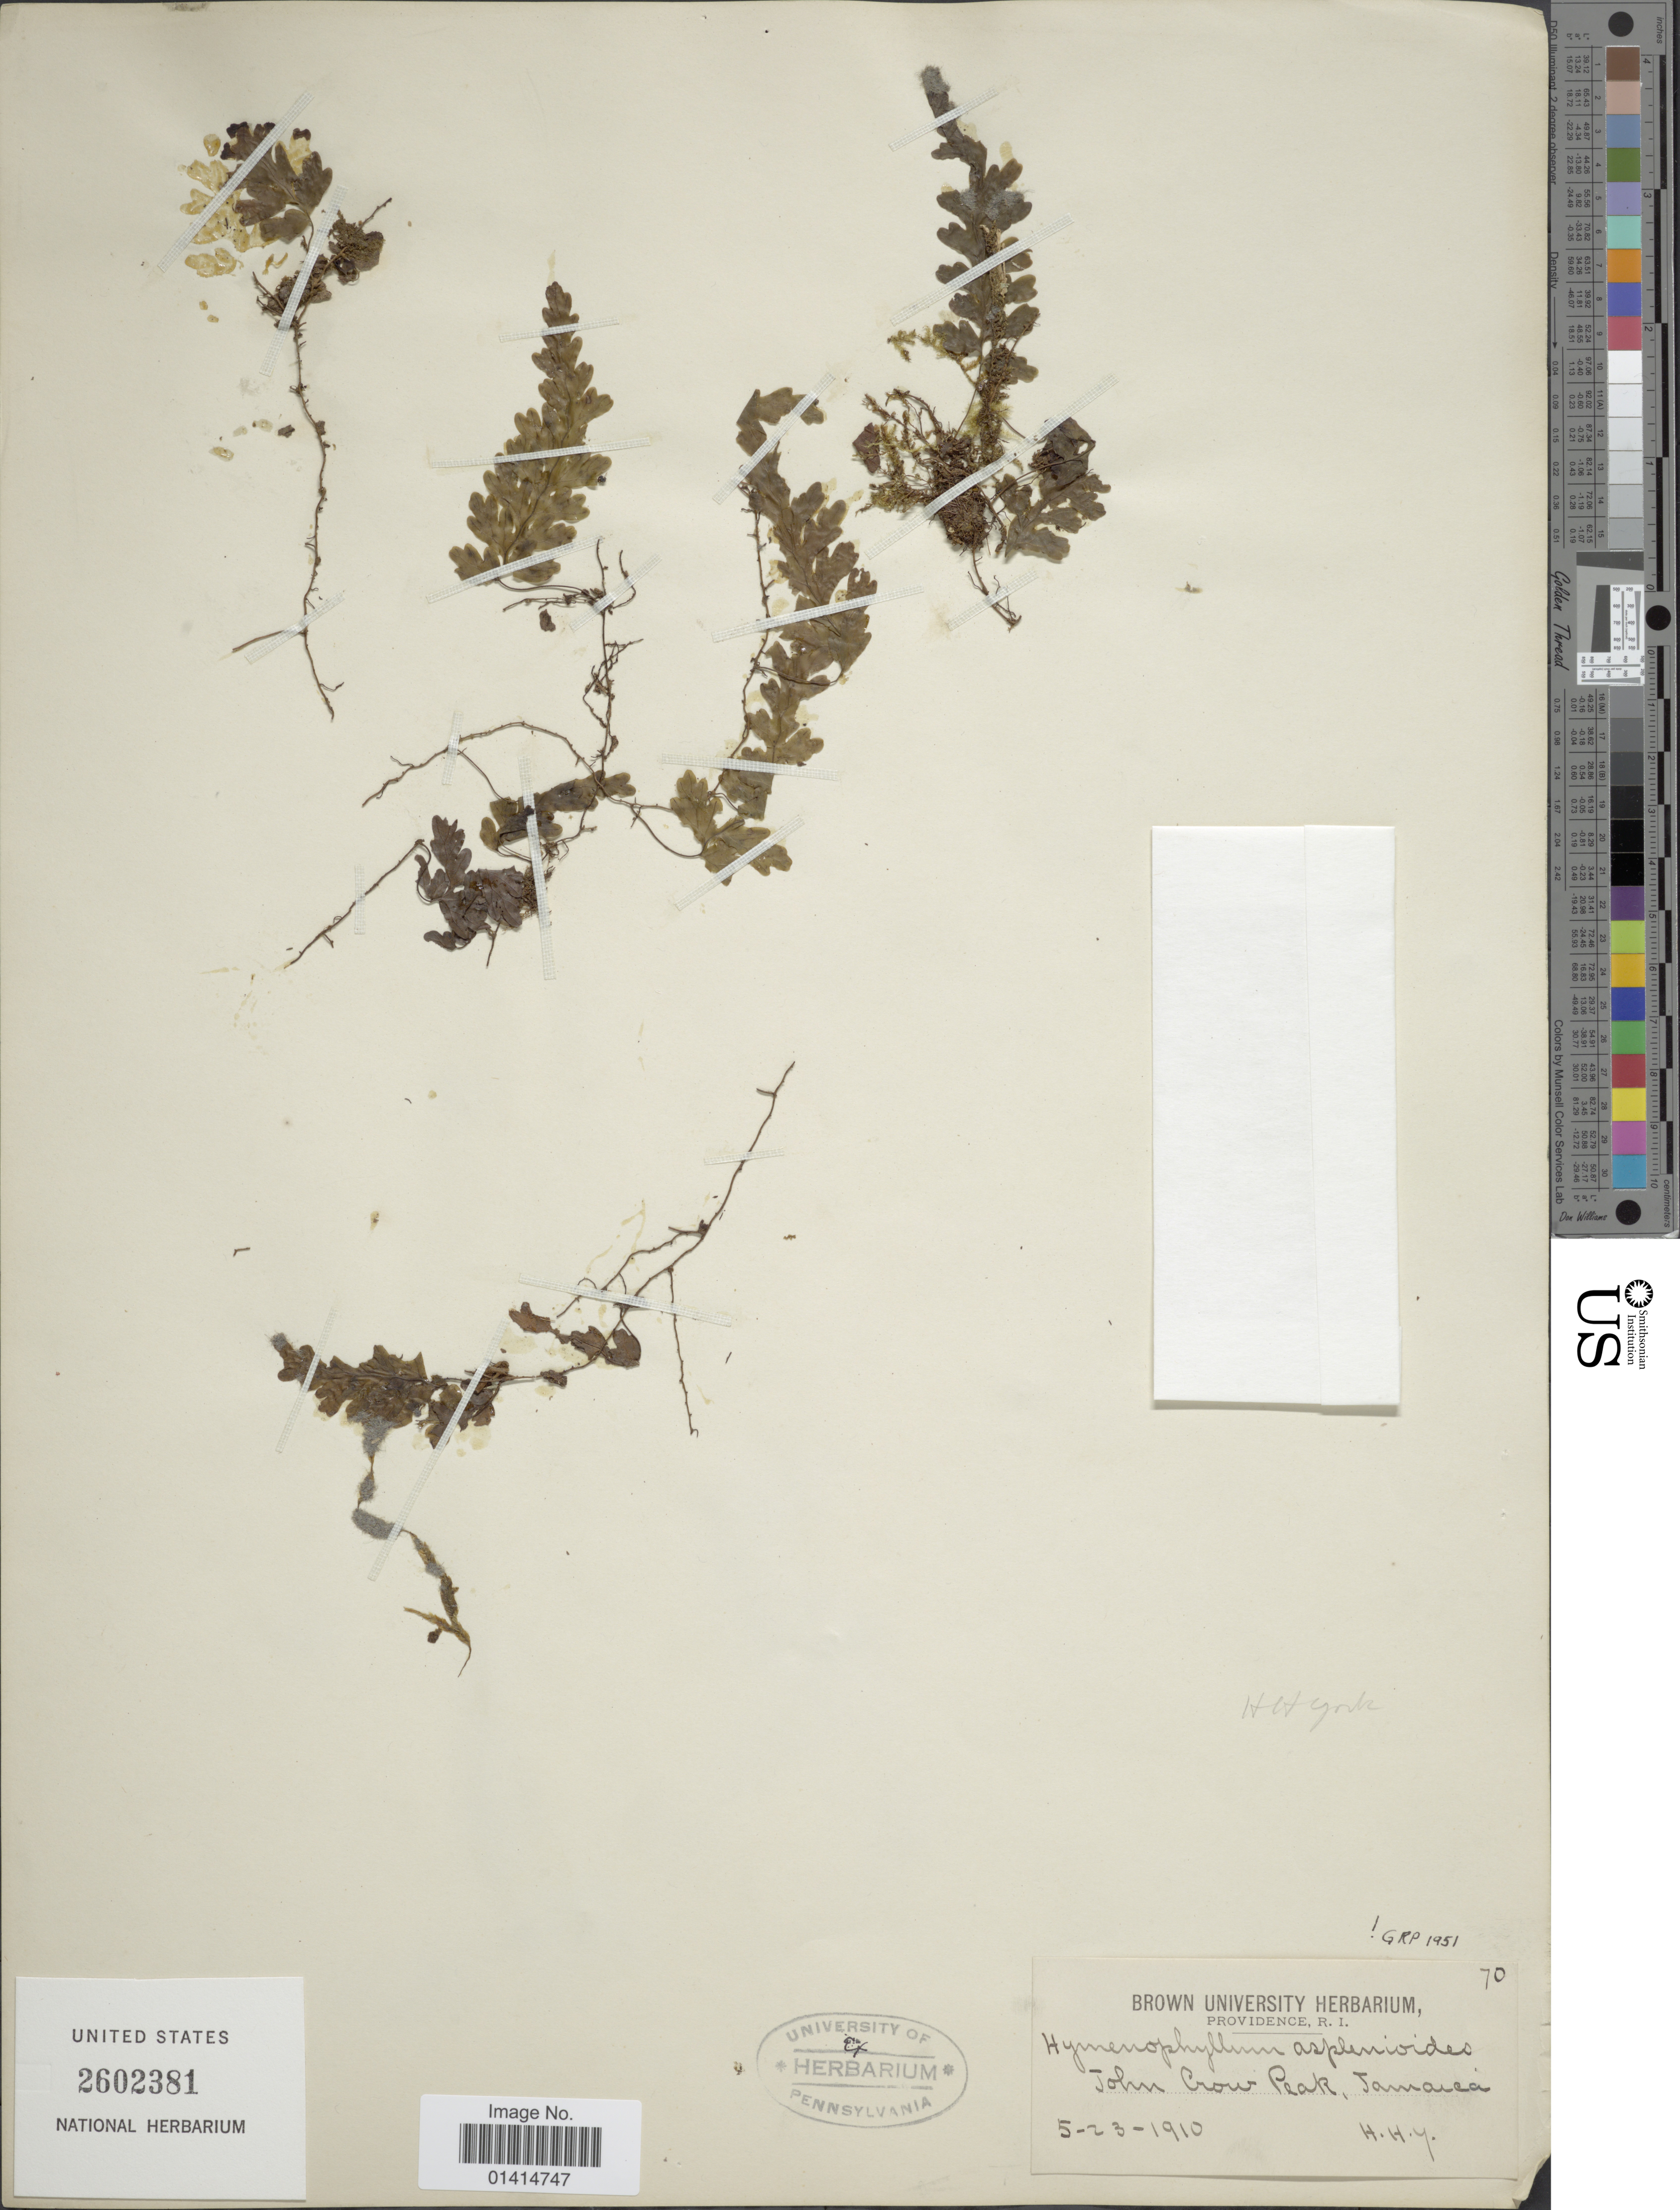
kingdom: Plantae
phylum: Tracheophyta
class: Polypodiopsida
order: Hymenophyllales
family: Hymenophyllaceae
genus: Hymenophyllum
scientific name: Hymenophyllum asplenioides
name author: (Sw.) Sw.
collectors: H. H. Y.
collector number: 70?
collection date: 1910-05-23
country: Jamaica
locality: John Crow Peak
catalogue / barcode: US 2602381